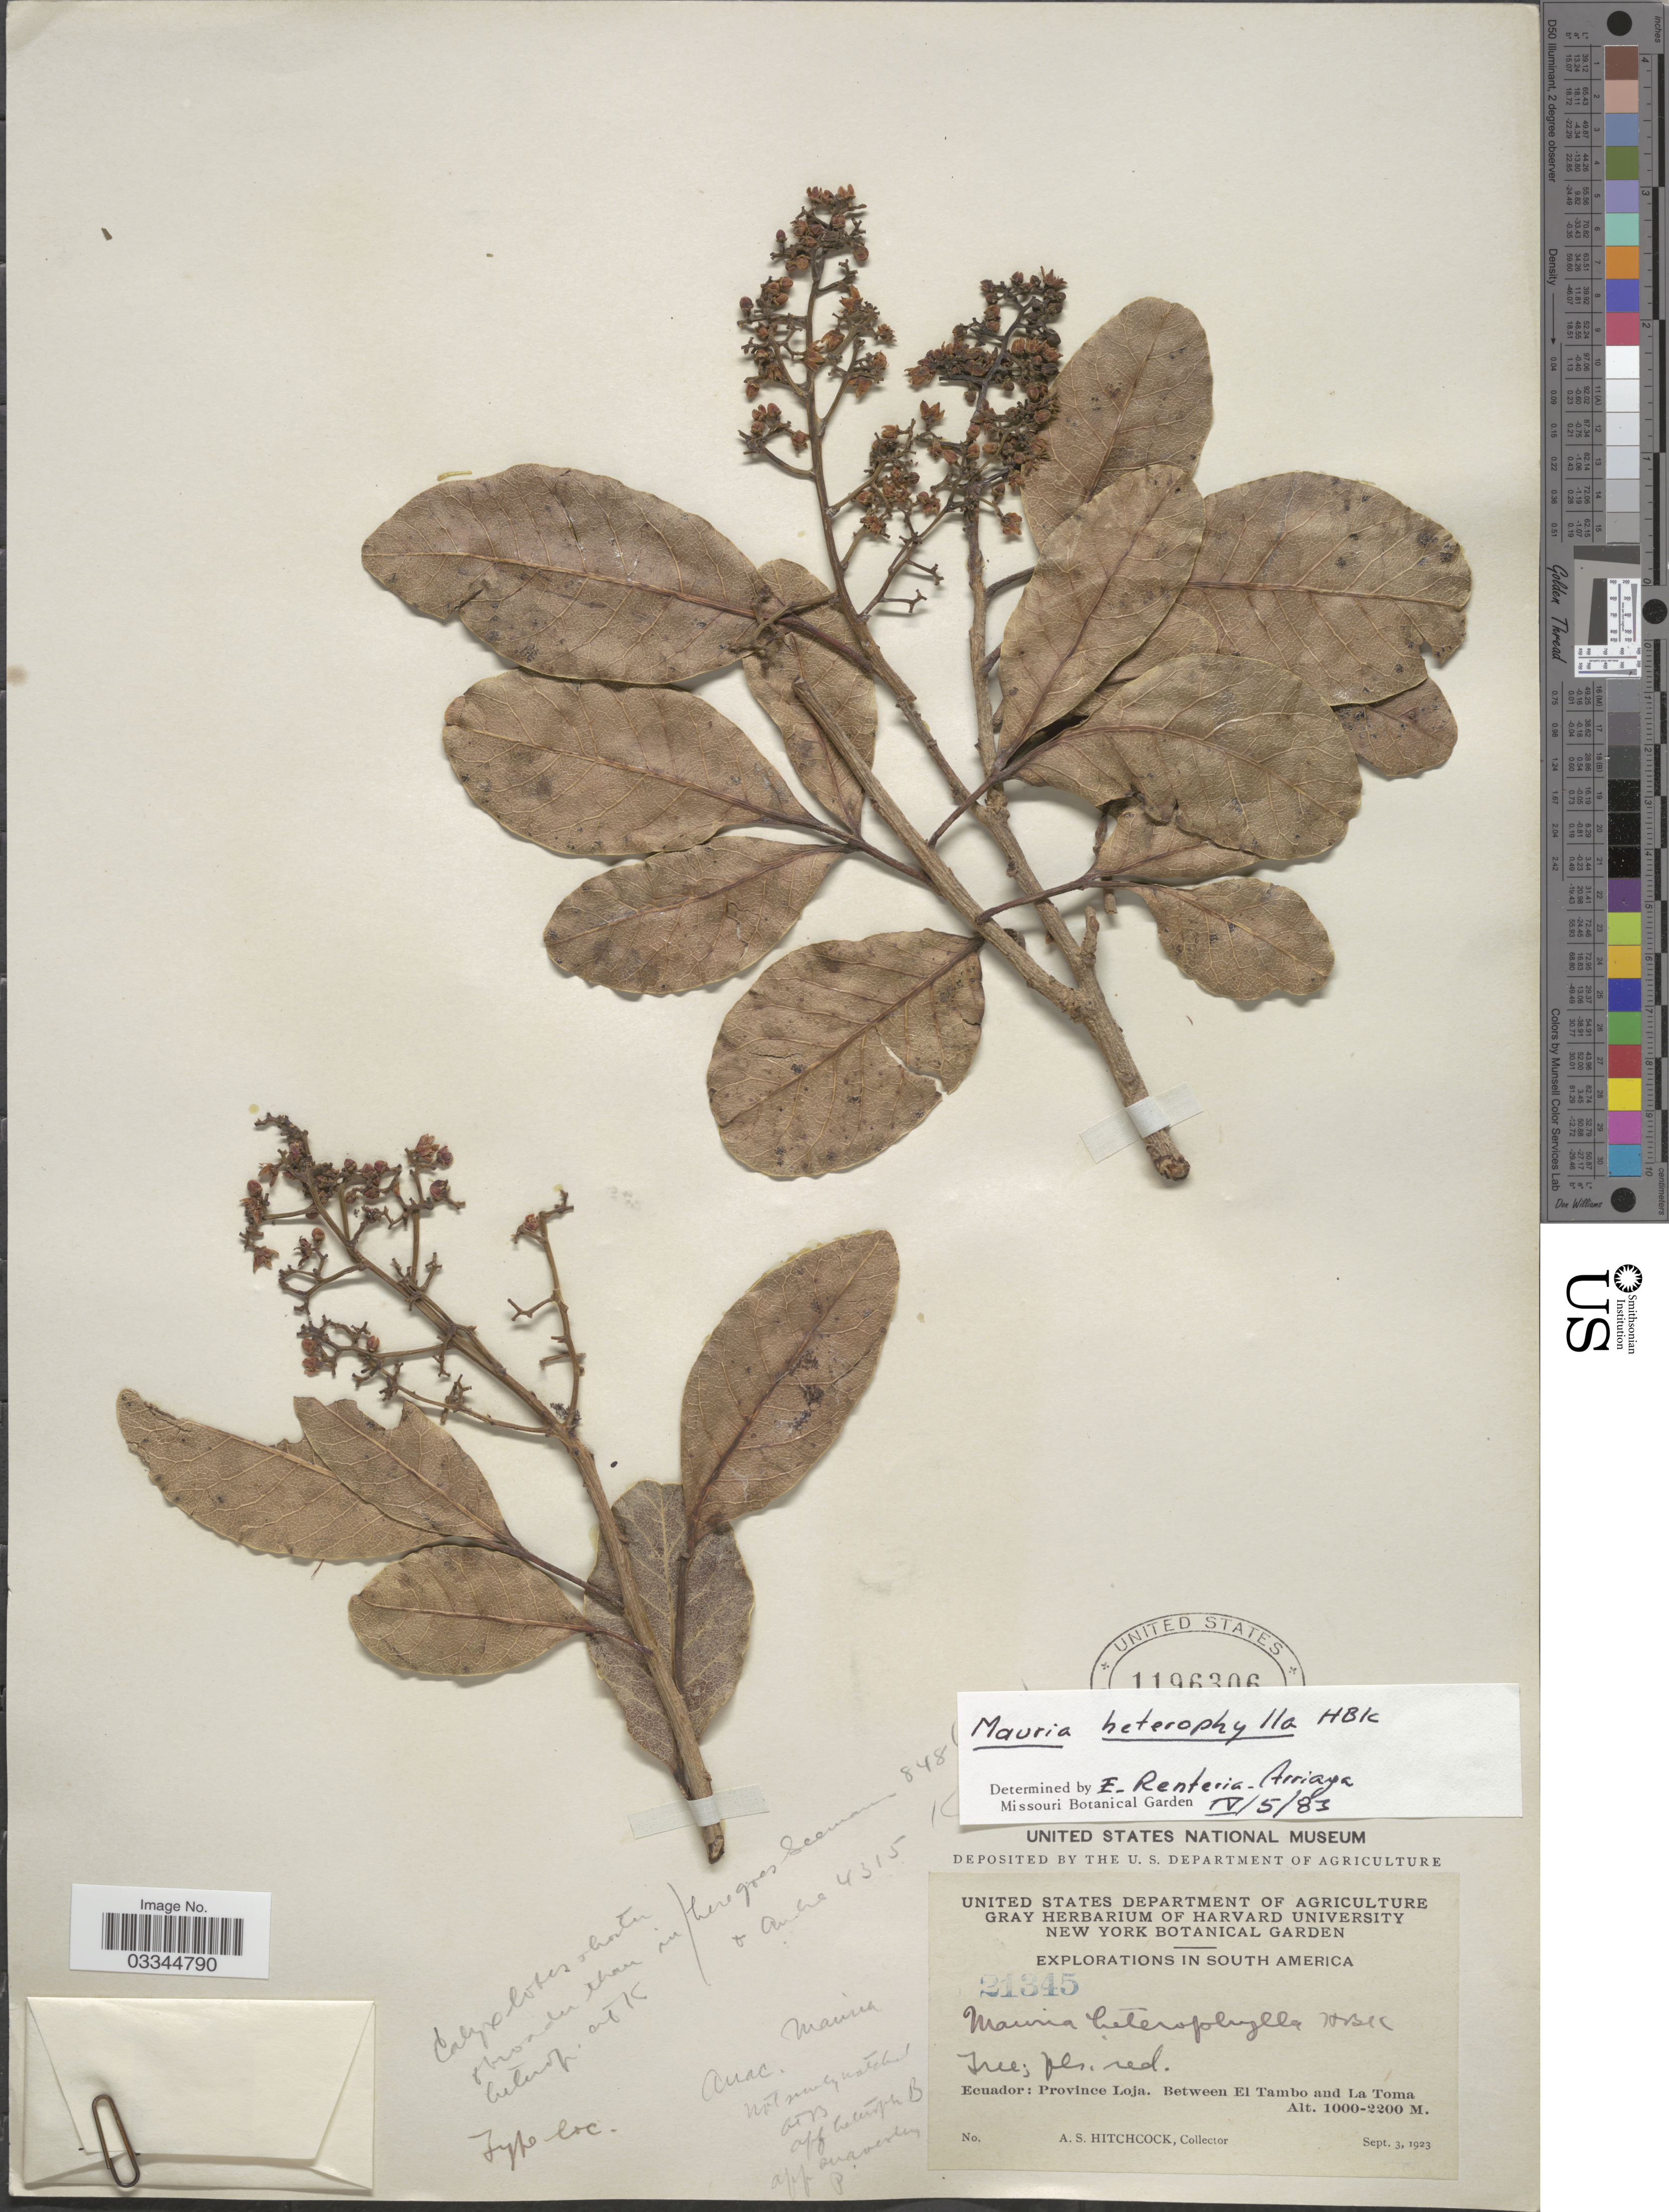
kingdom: Plantae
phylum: Tracheophyta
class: Magnoliopsida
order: Sapindales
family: Anacardiaceae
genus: Mauria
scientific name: Mauria heterophylla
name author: Kunth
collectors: A. S. Hitchcock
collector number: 21345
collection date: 1923-09-03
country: Ecuador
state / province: Loja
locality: Between El Tambo and La Toma.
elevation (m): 1000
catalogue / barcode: US 1196306